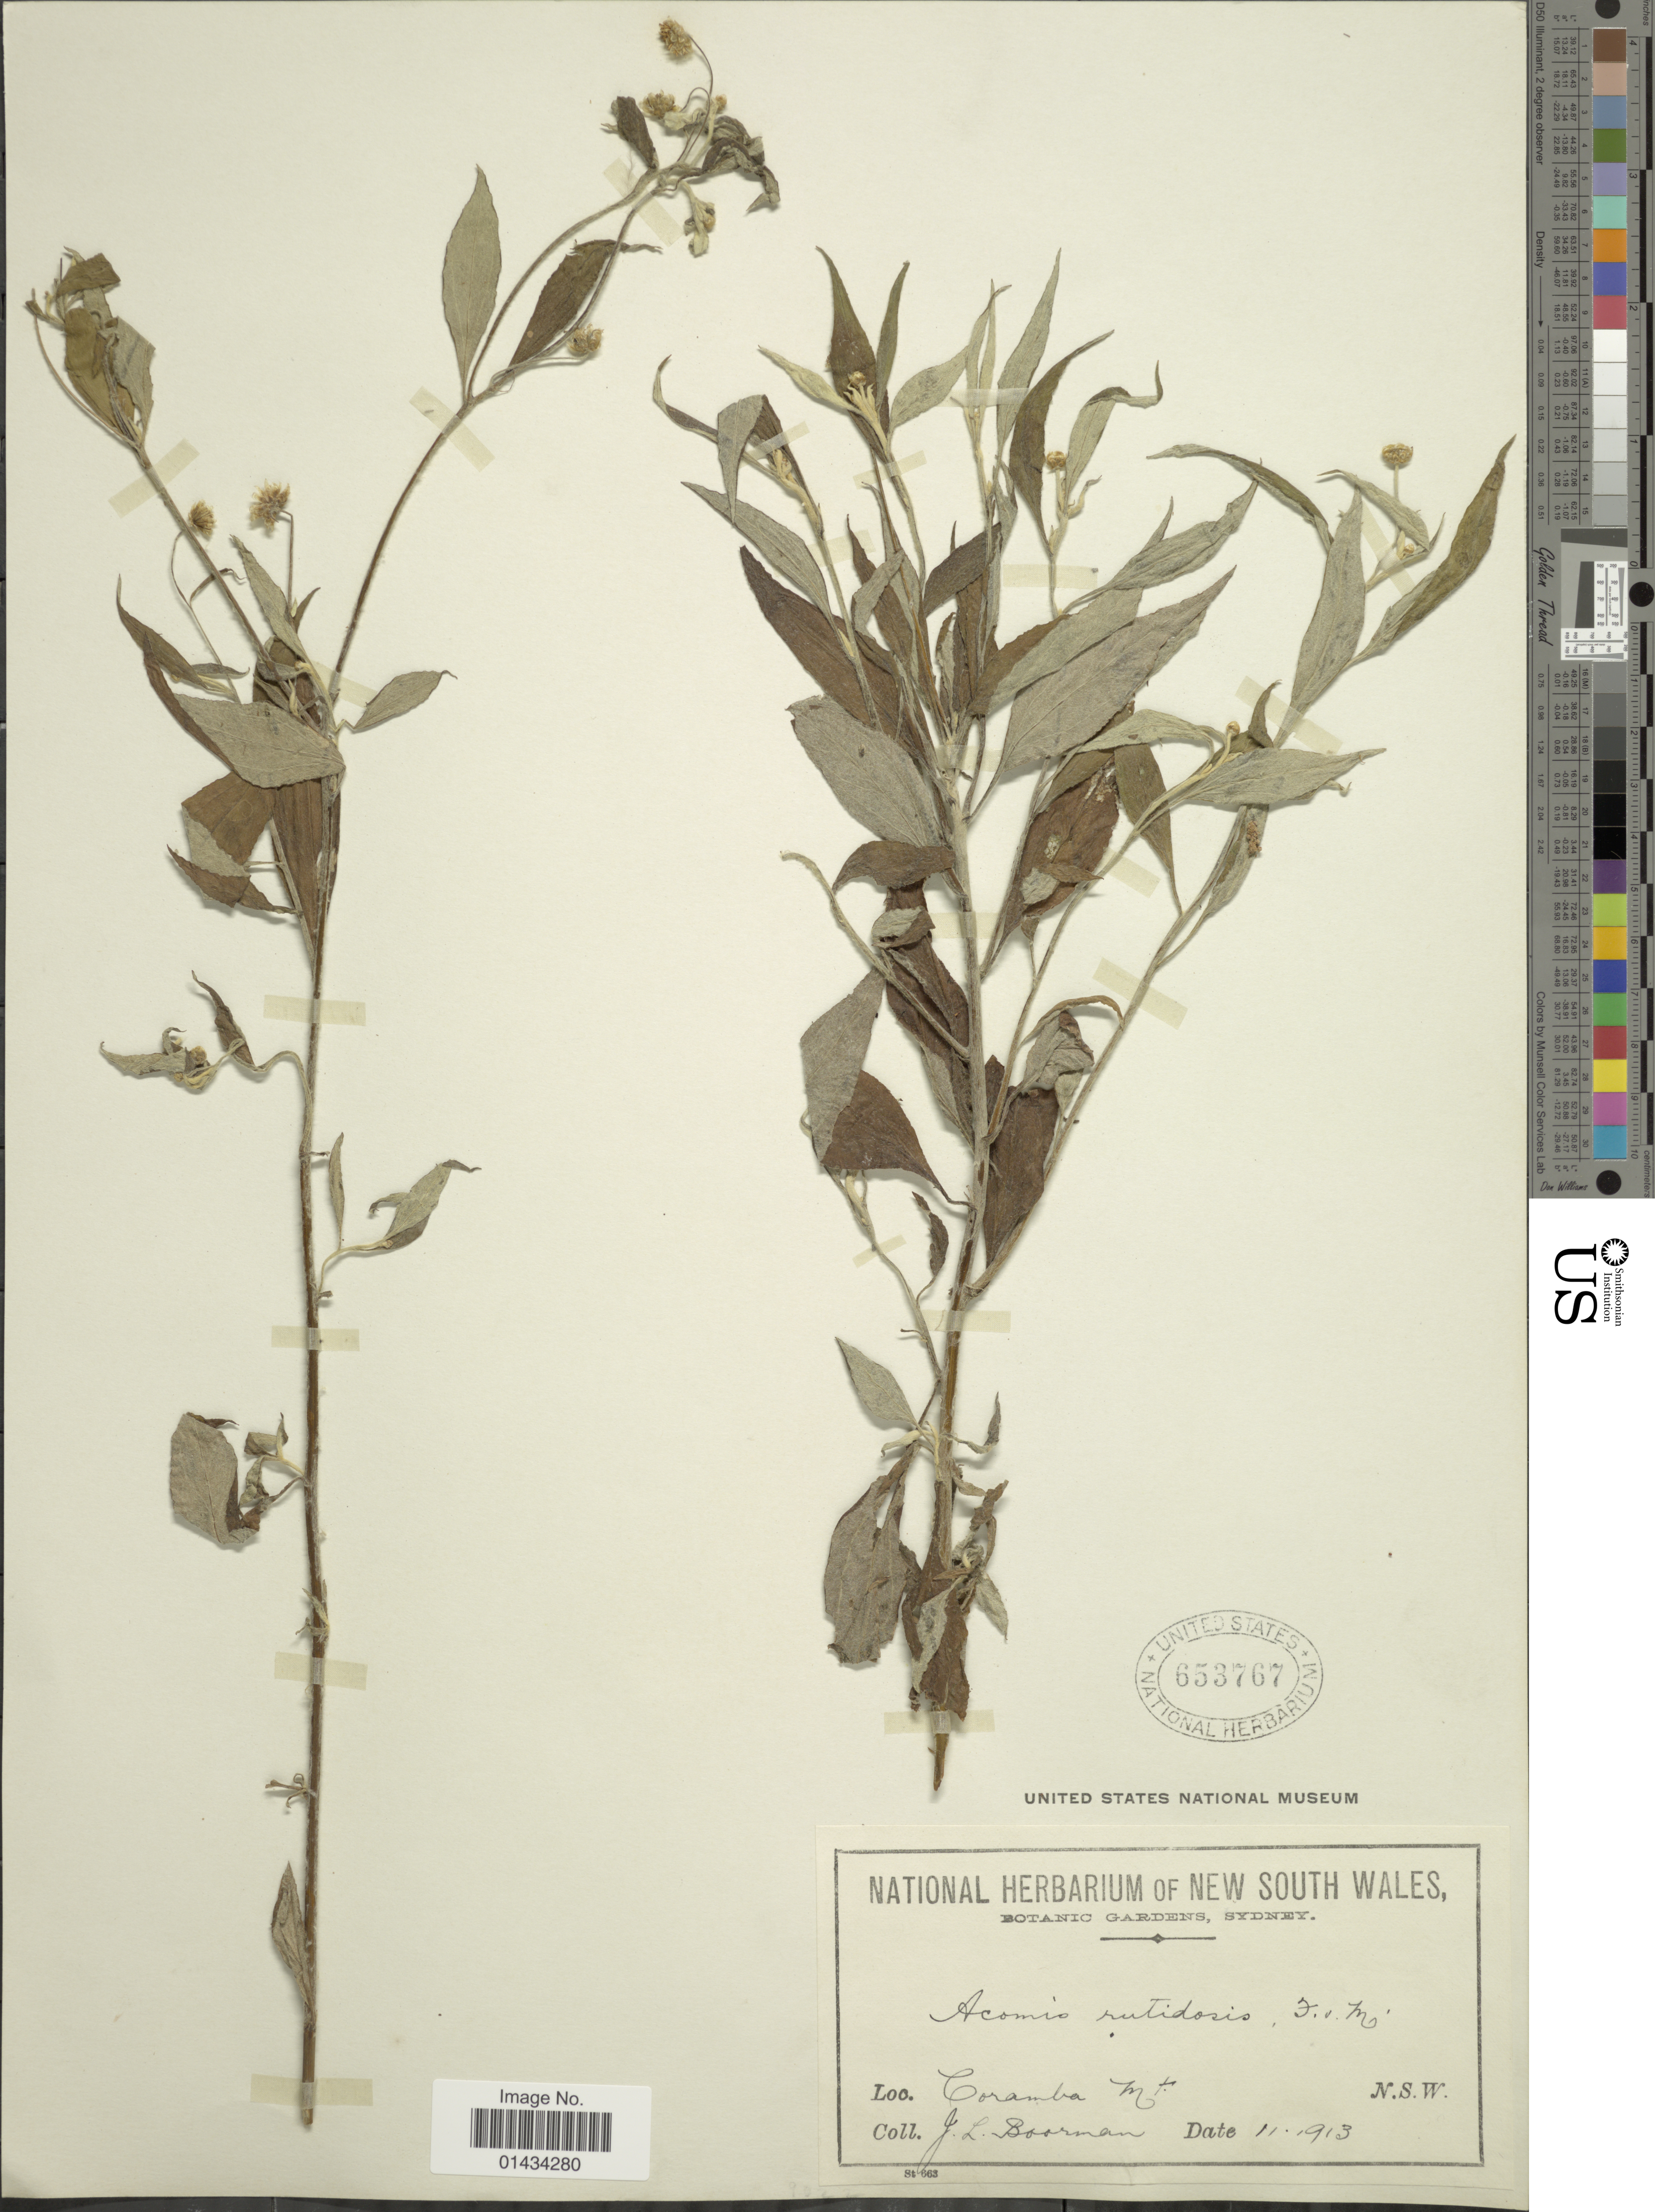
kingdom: Plantae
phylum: Tracheophyta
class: Magnoliopsida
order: Asterales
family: Asteraceae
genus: Acomis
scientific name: Acomis rutidosis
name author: F. Muell.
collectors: J. Boorman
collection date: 1913-11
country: Australia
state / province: New South Wales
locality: Coramba Mt.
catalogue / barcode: US 653767